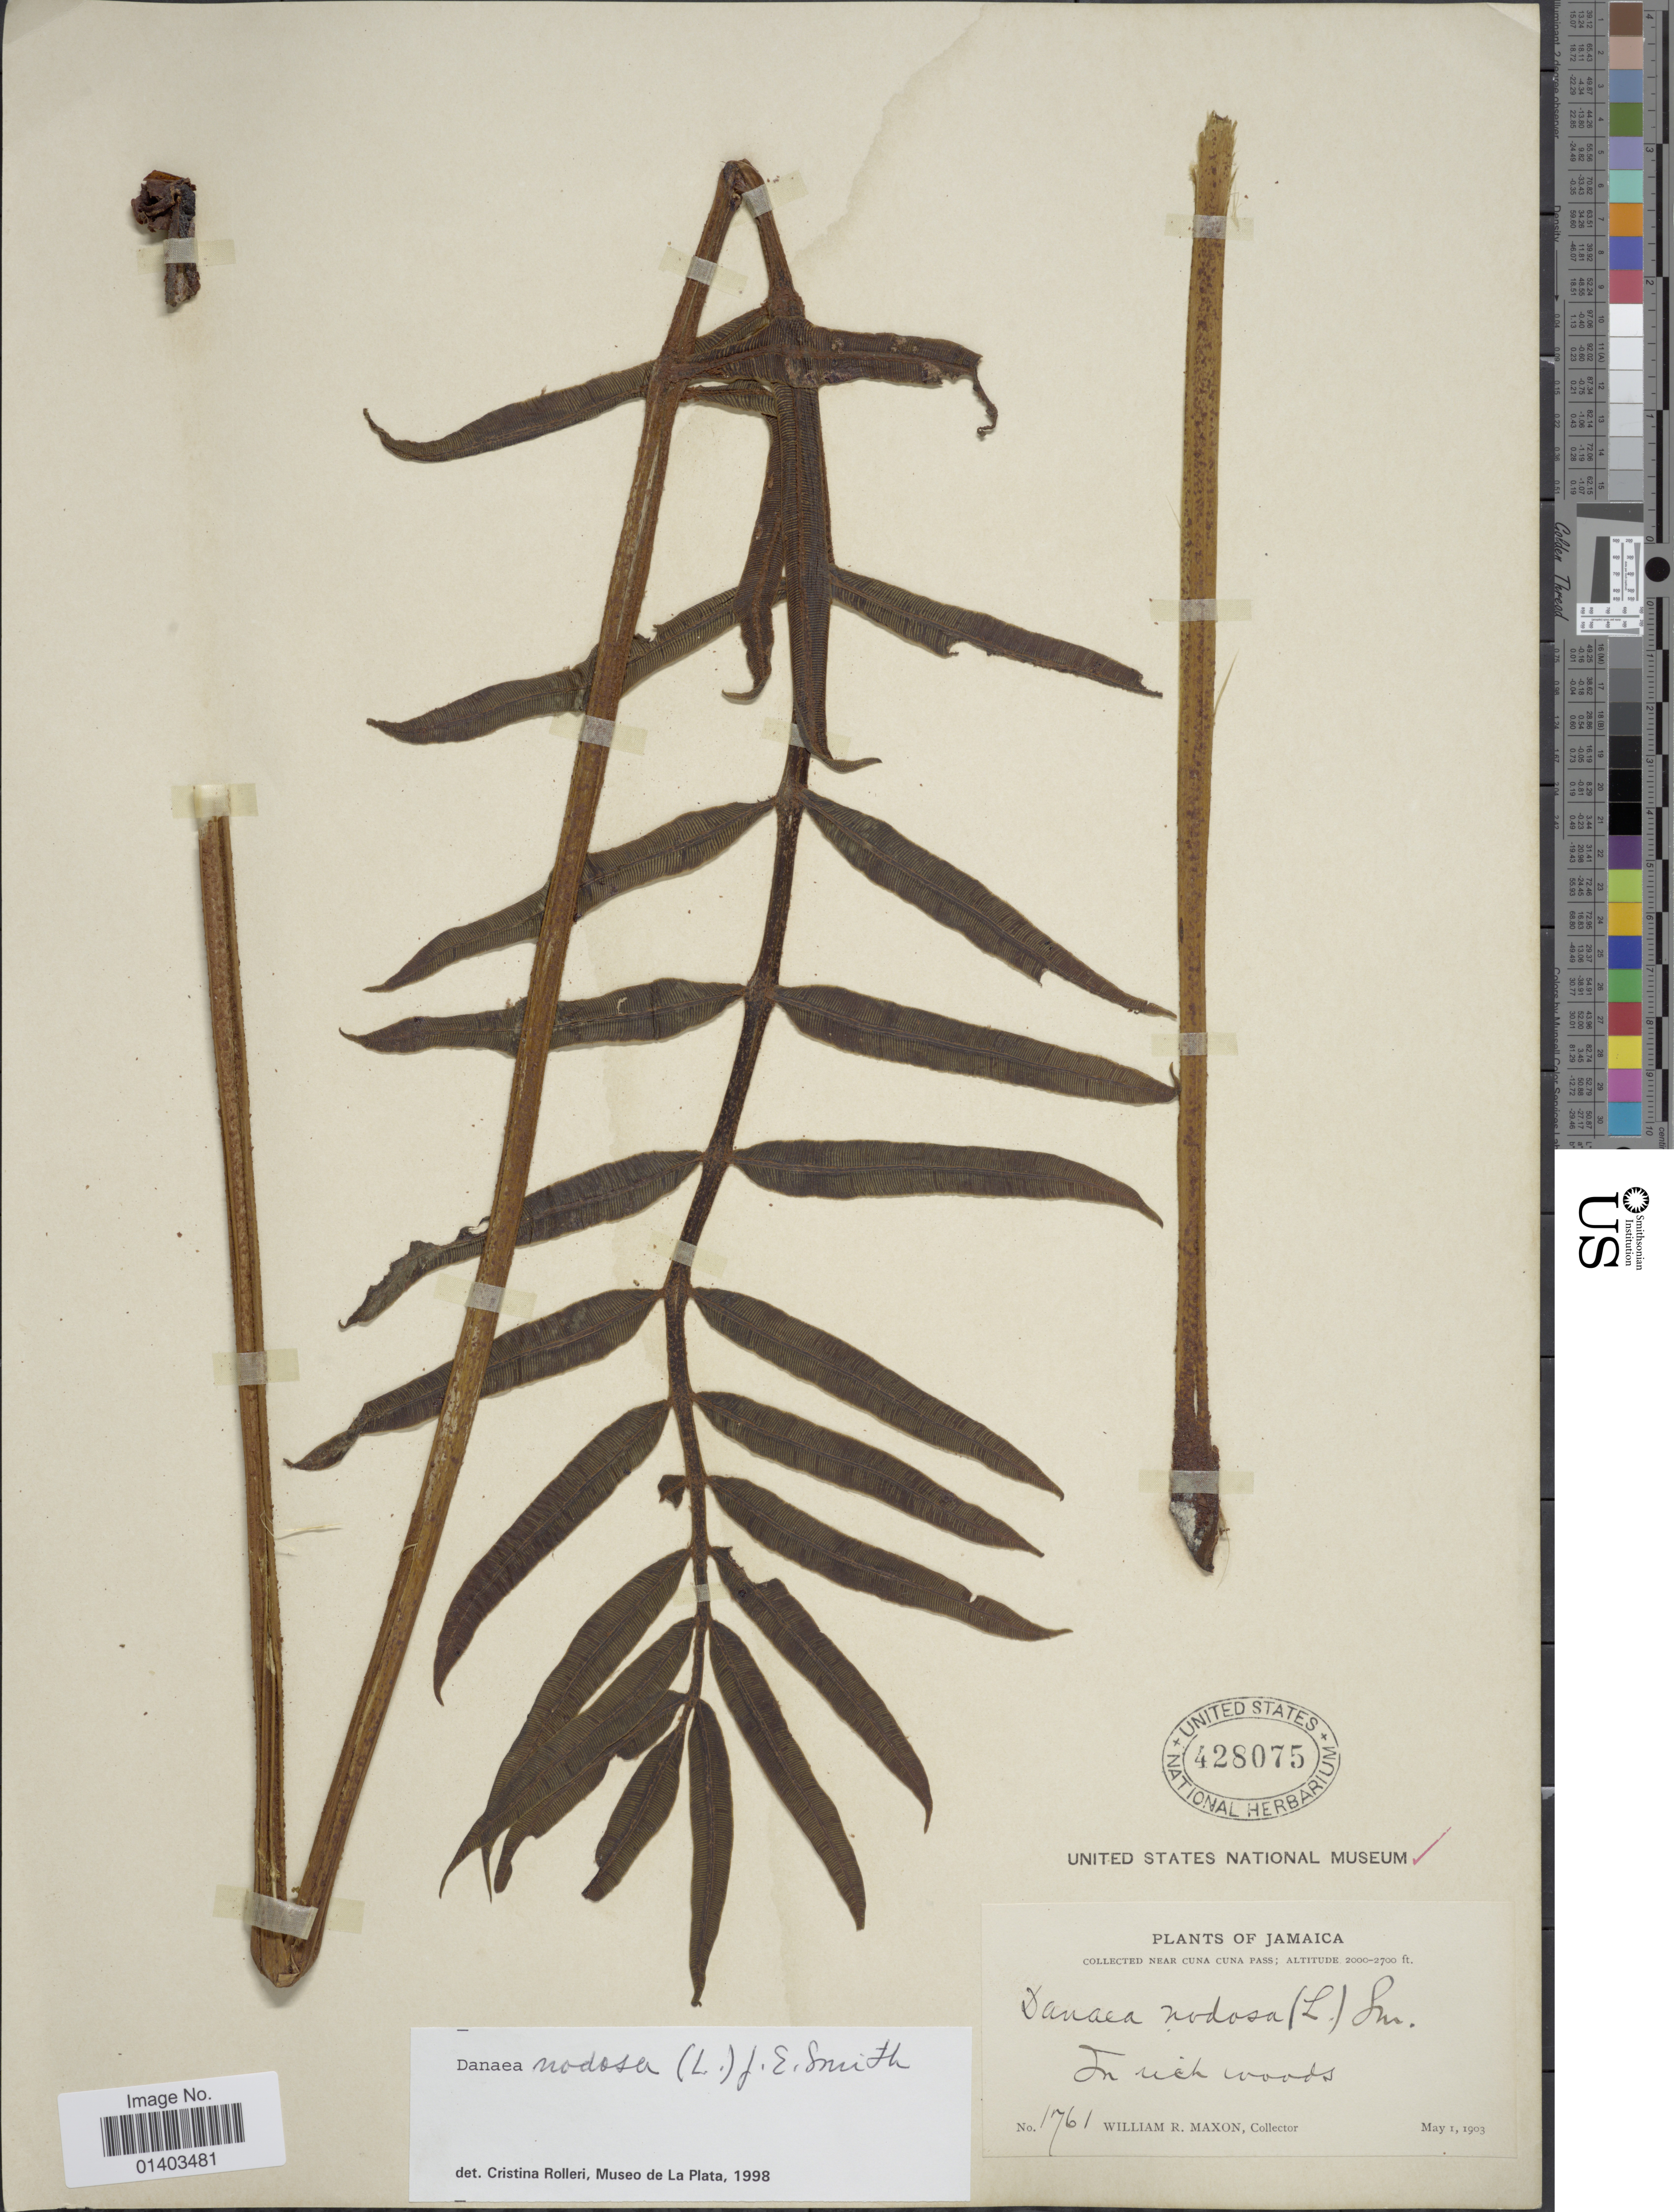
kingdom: Plantae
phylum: Tracheophyta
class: Polypodiopsida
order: Marattiales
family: Marattiaceae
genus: Danaea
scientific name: Danaea nodosa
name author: (L.) Sm.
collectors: W. R. Maxon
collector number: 1761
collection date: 1903-05-01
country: Jamaica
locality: Near Cuna Cuna Pass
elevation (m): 610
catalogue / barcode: US 428075